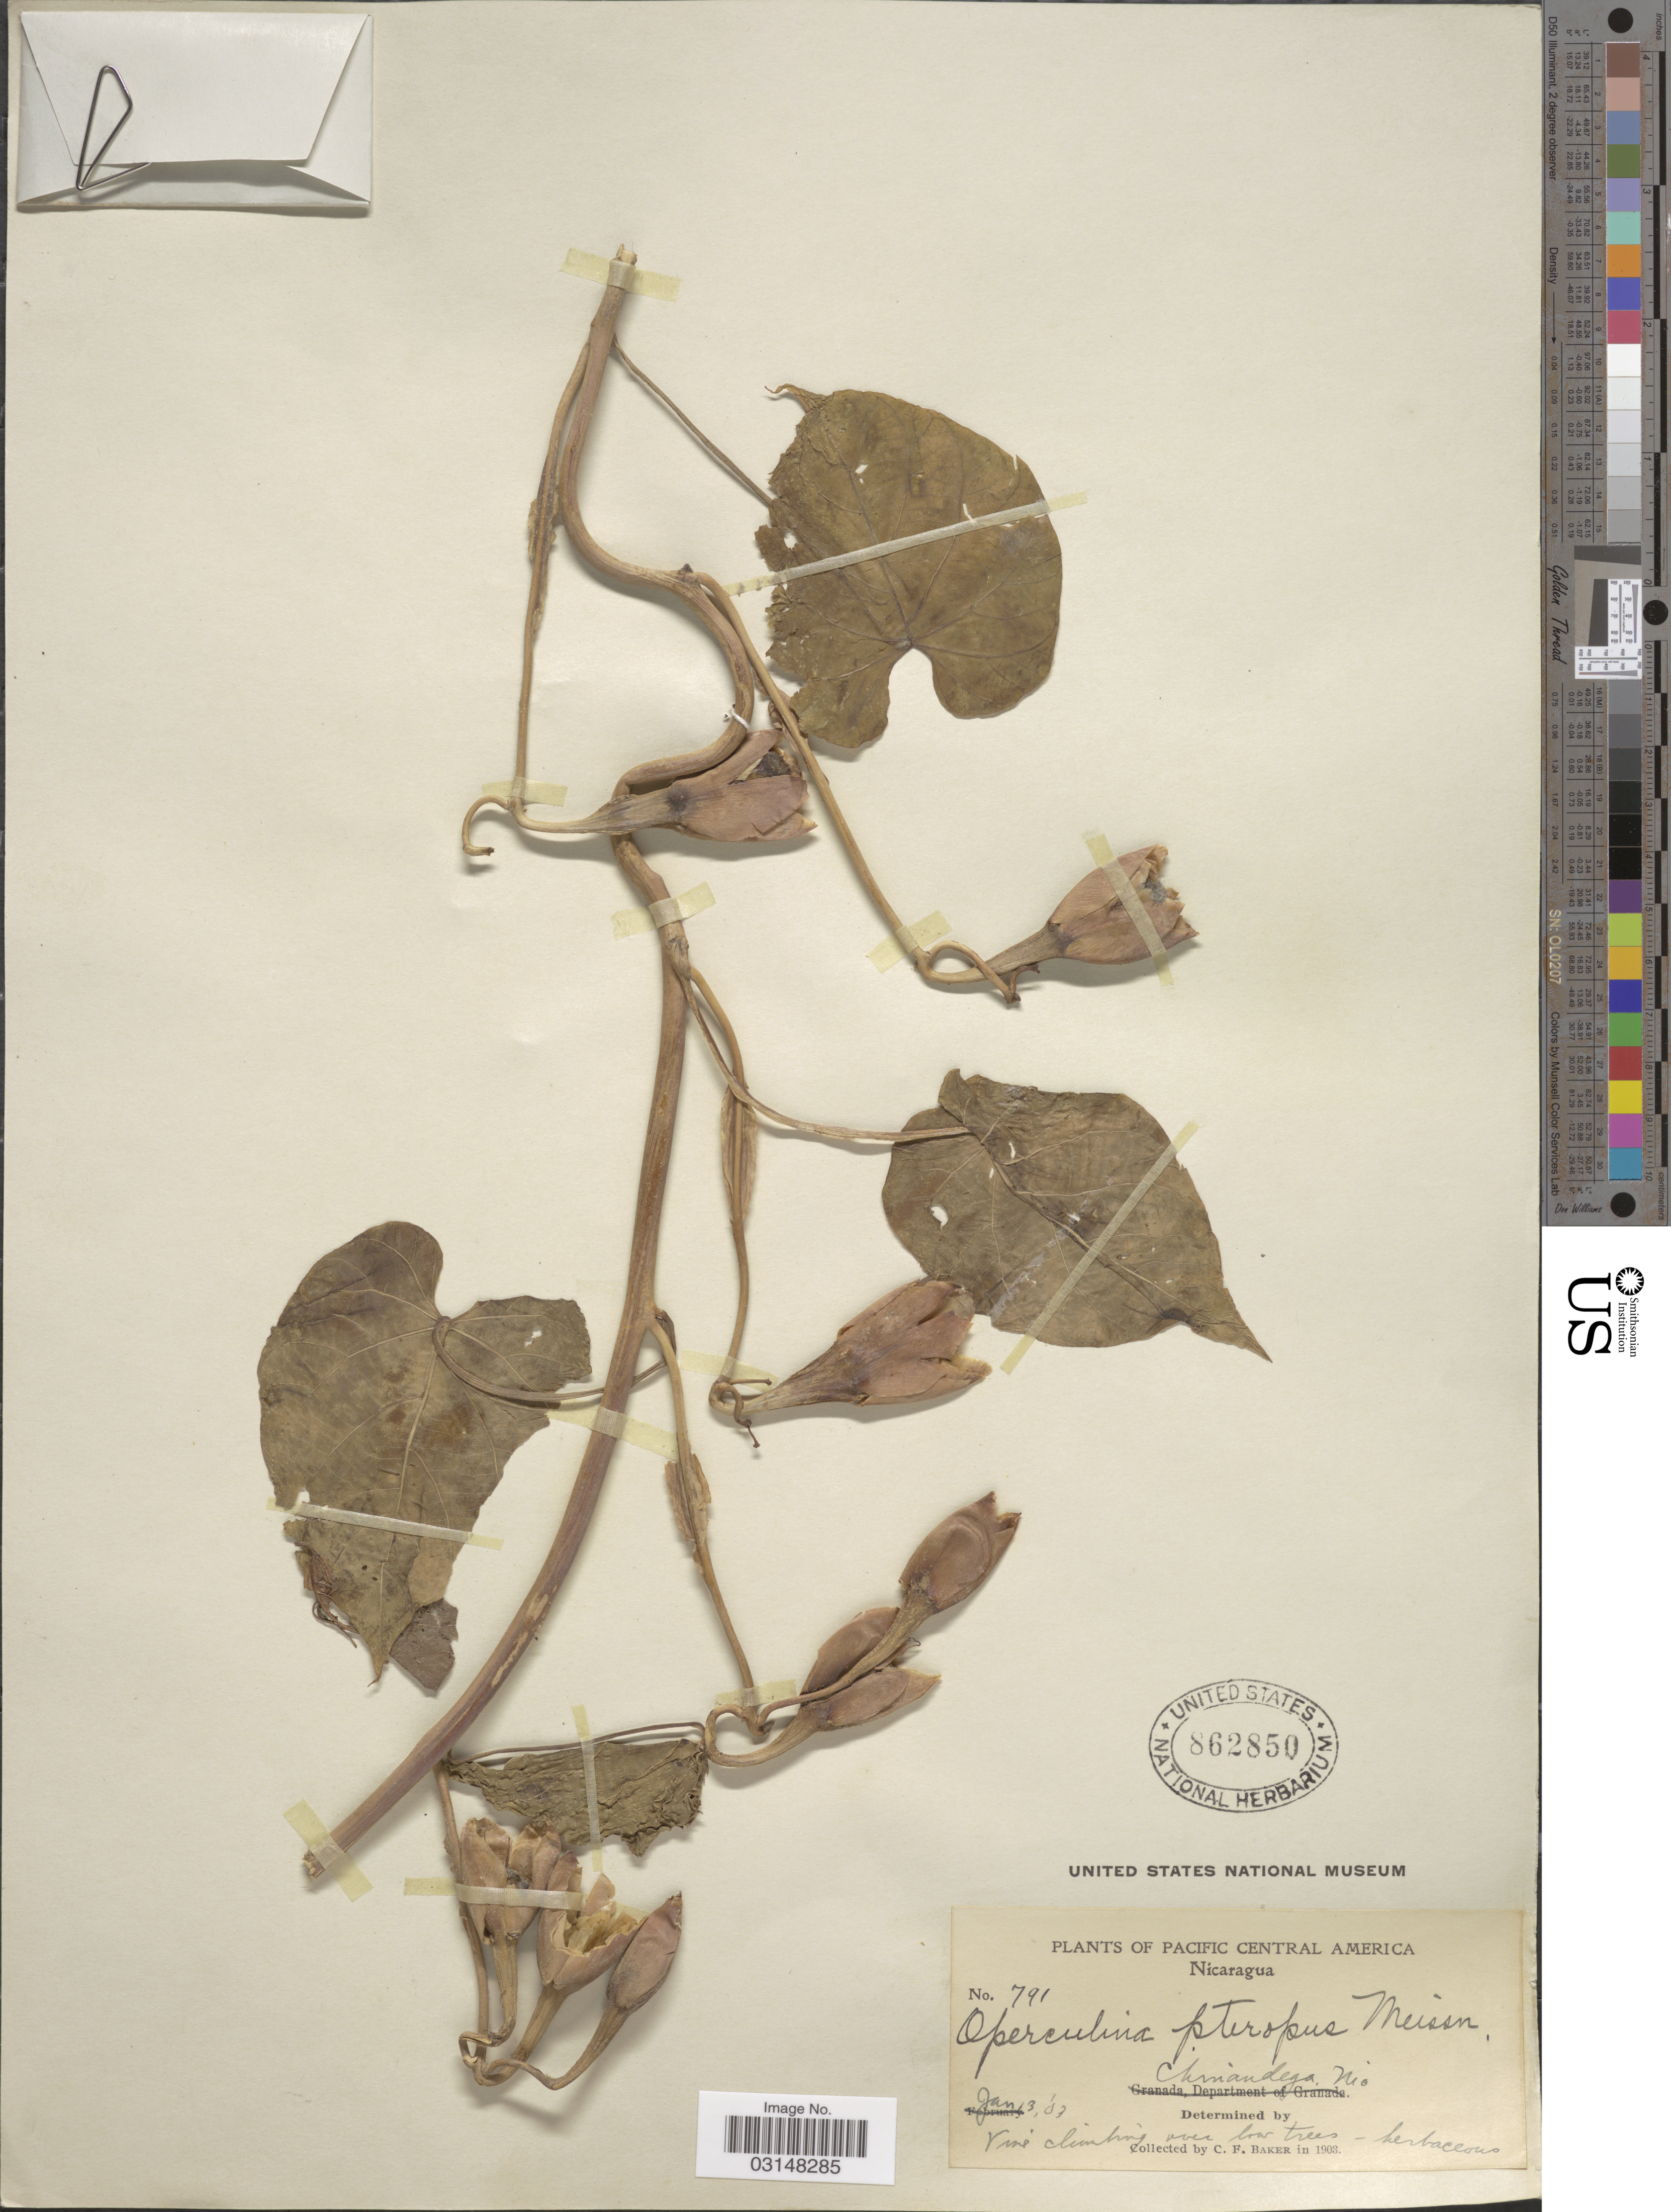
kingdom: Plantae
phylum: Tracheophyta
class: Magnoliopsida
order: Solanales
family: Convolvulaceae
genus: Operculina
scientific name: Operculina pteripes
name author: (G. Don) O'Donell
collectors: C. F. Baker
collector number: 791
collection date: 1903-01-13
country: Nicaragua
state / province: Chinandega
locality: Pacific Central America. Chinandega Rio.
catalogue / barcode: US 862850